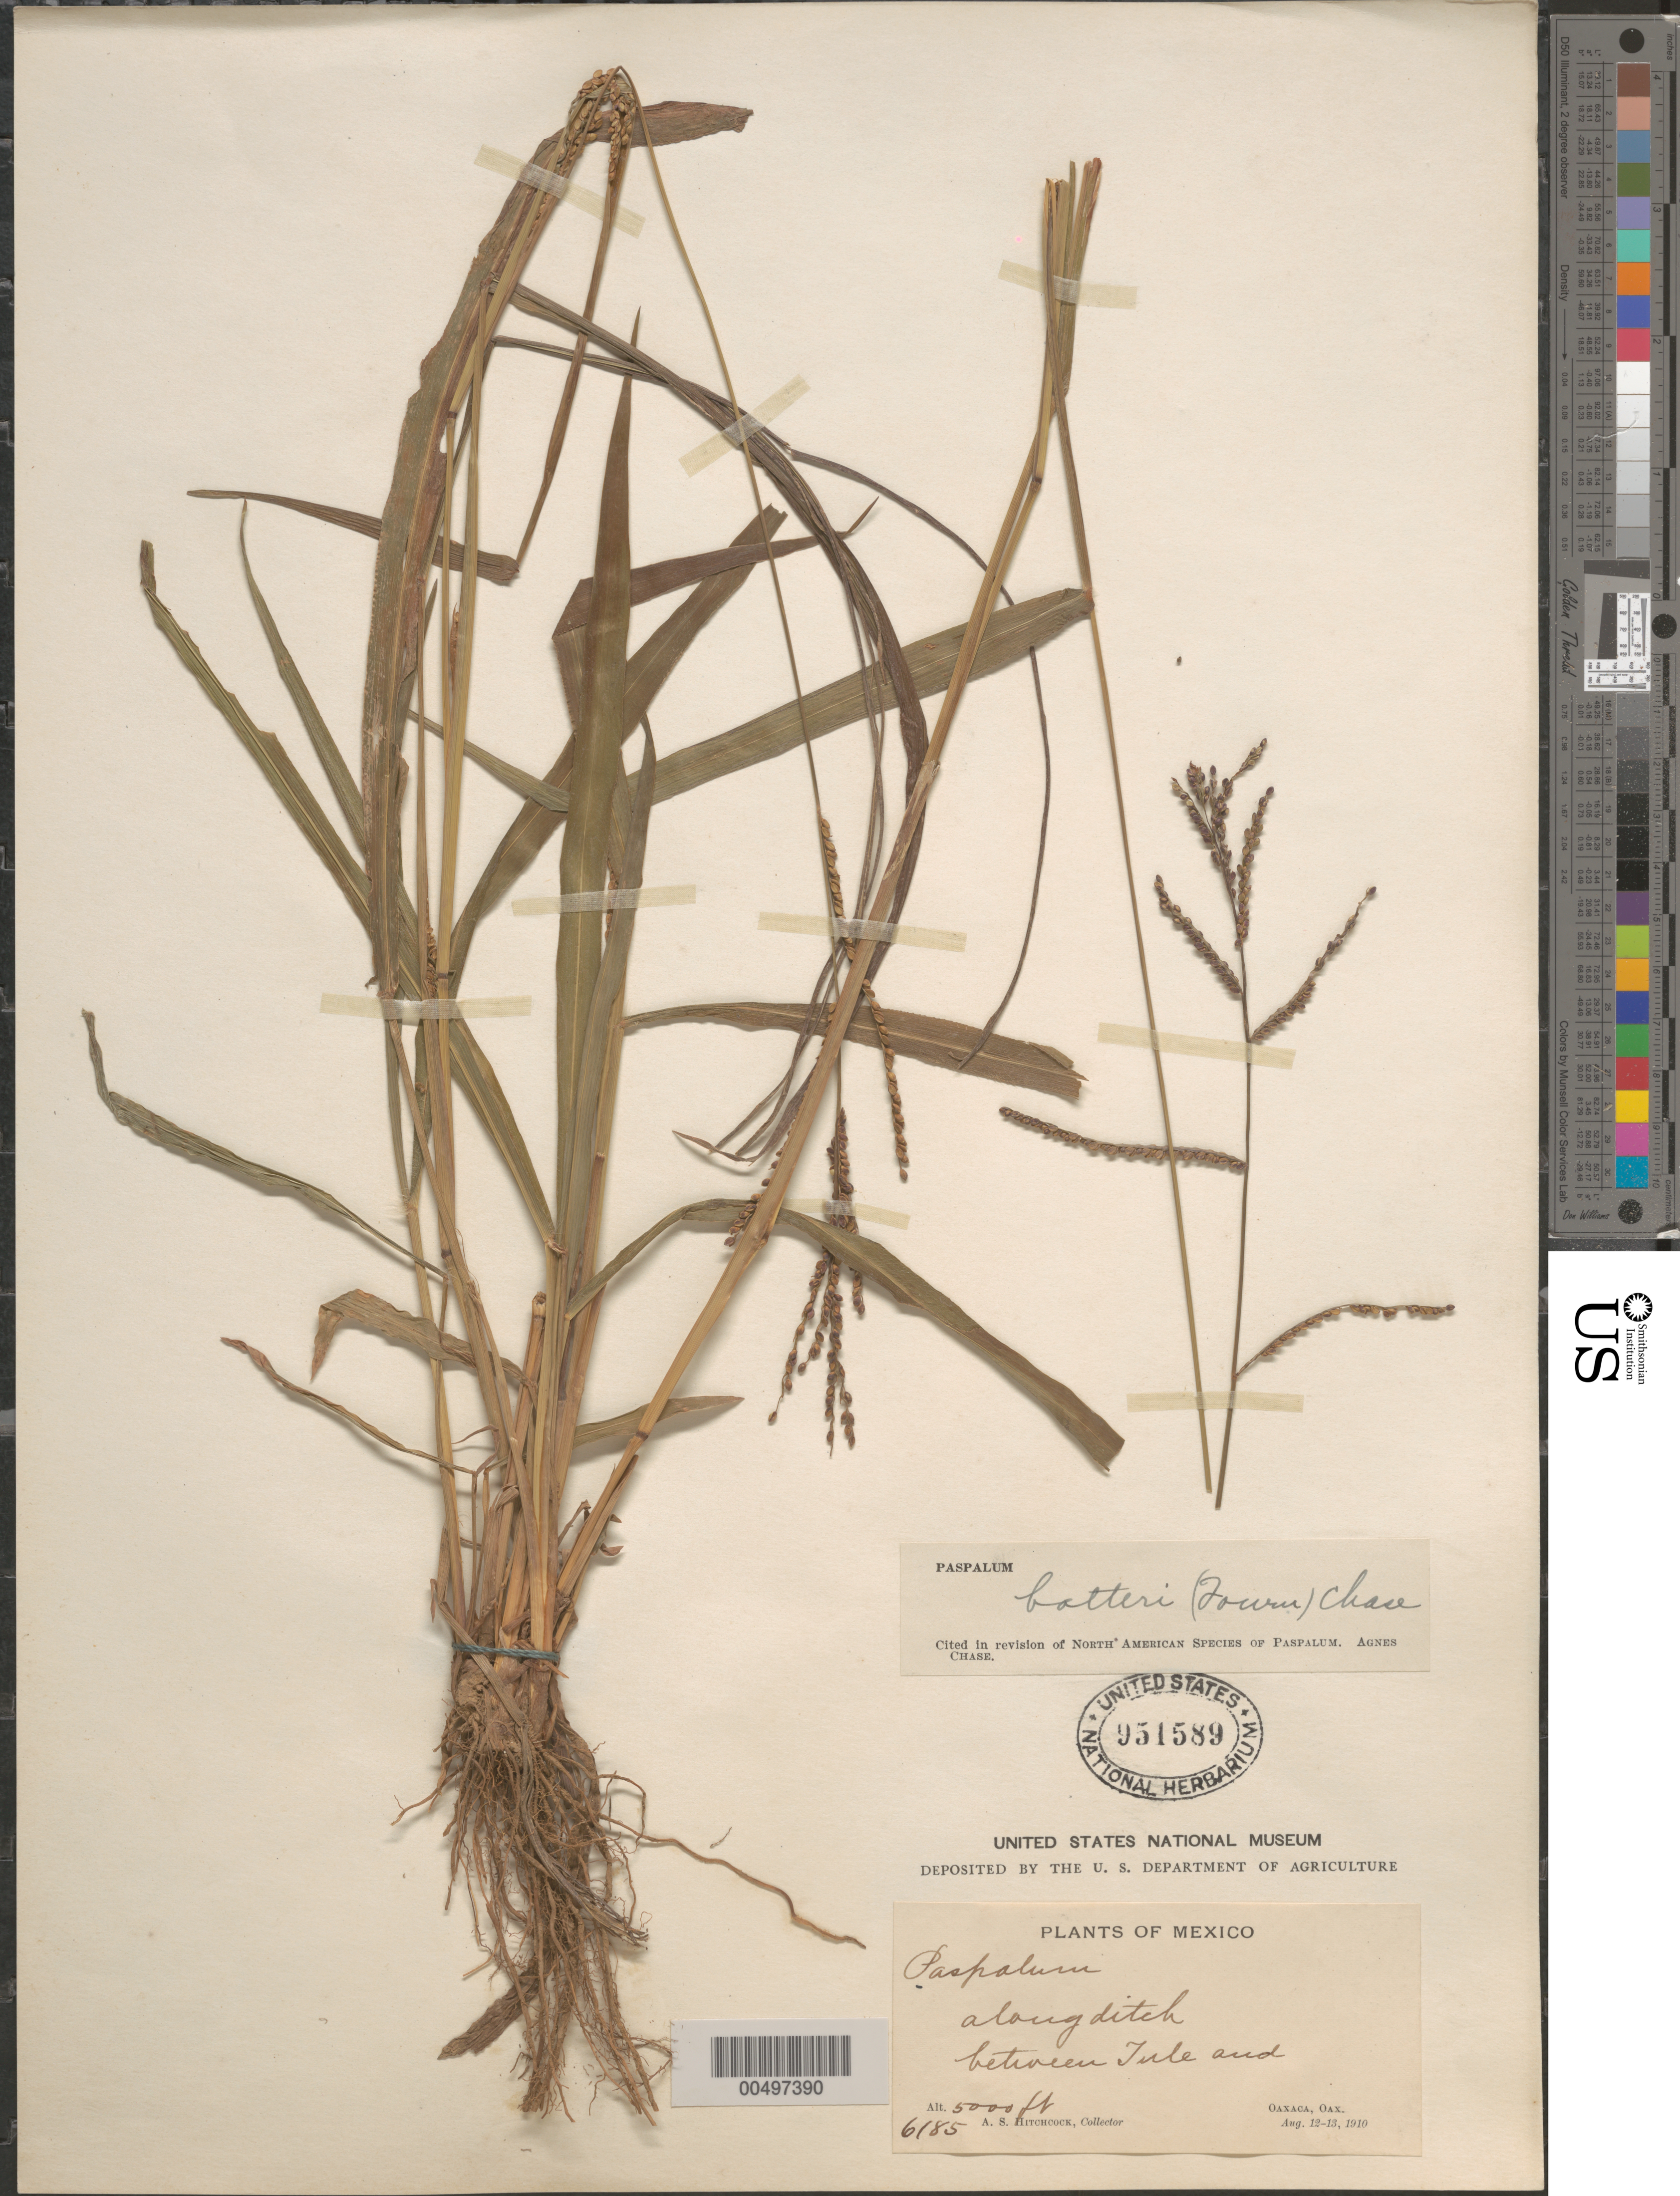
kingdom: Plantae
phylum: Tracheophyta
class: Liliopsida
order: Poales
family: Poaceae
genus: Paspalum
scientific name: Paspalum botteri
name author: (E. Fourn.) Chase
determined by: Chase, [M.] Agnes, (US)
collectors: A. S. Hitchcock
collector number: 6185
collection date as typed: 12 Aug 1910 to 13 Aug 1910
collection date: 1910-08-12/1910-08-13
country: Mexico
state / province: Oaxaca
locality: Between Tule & Oaxaca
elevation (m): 1524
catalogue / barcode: US 951589